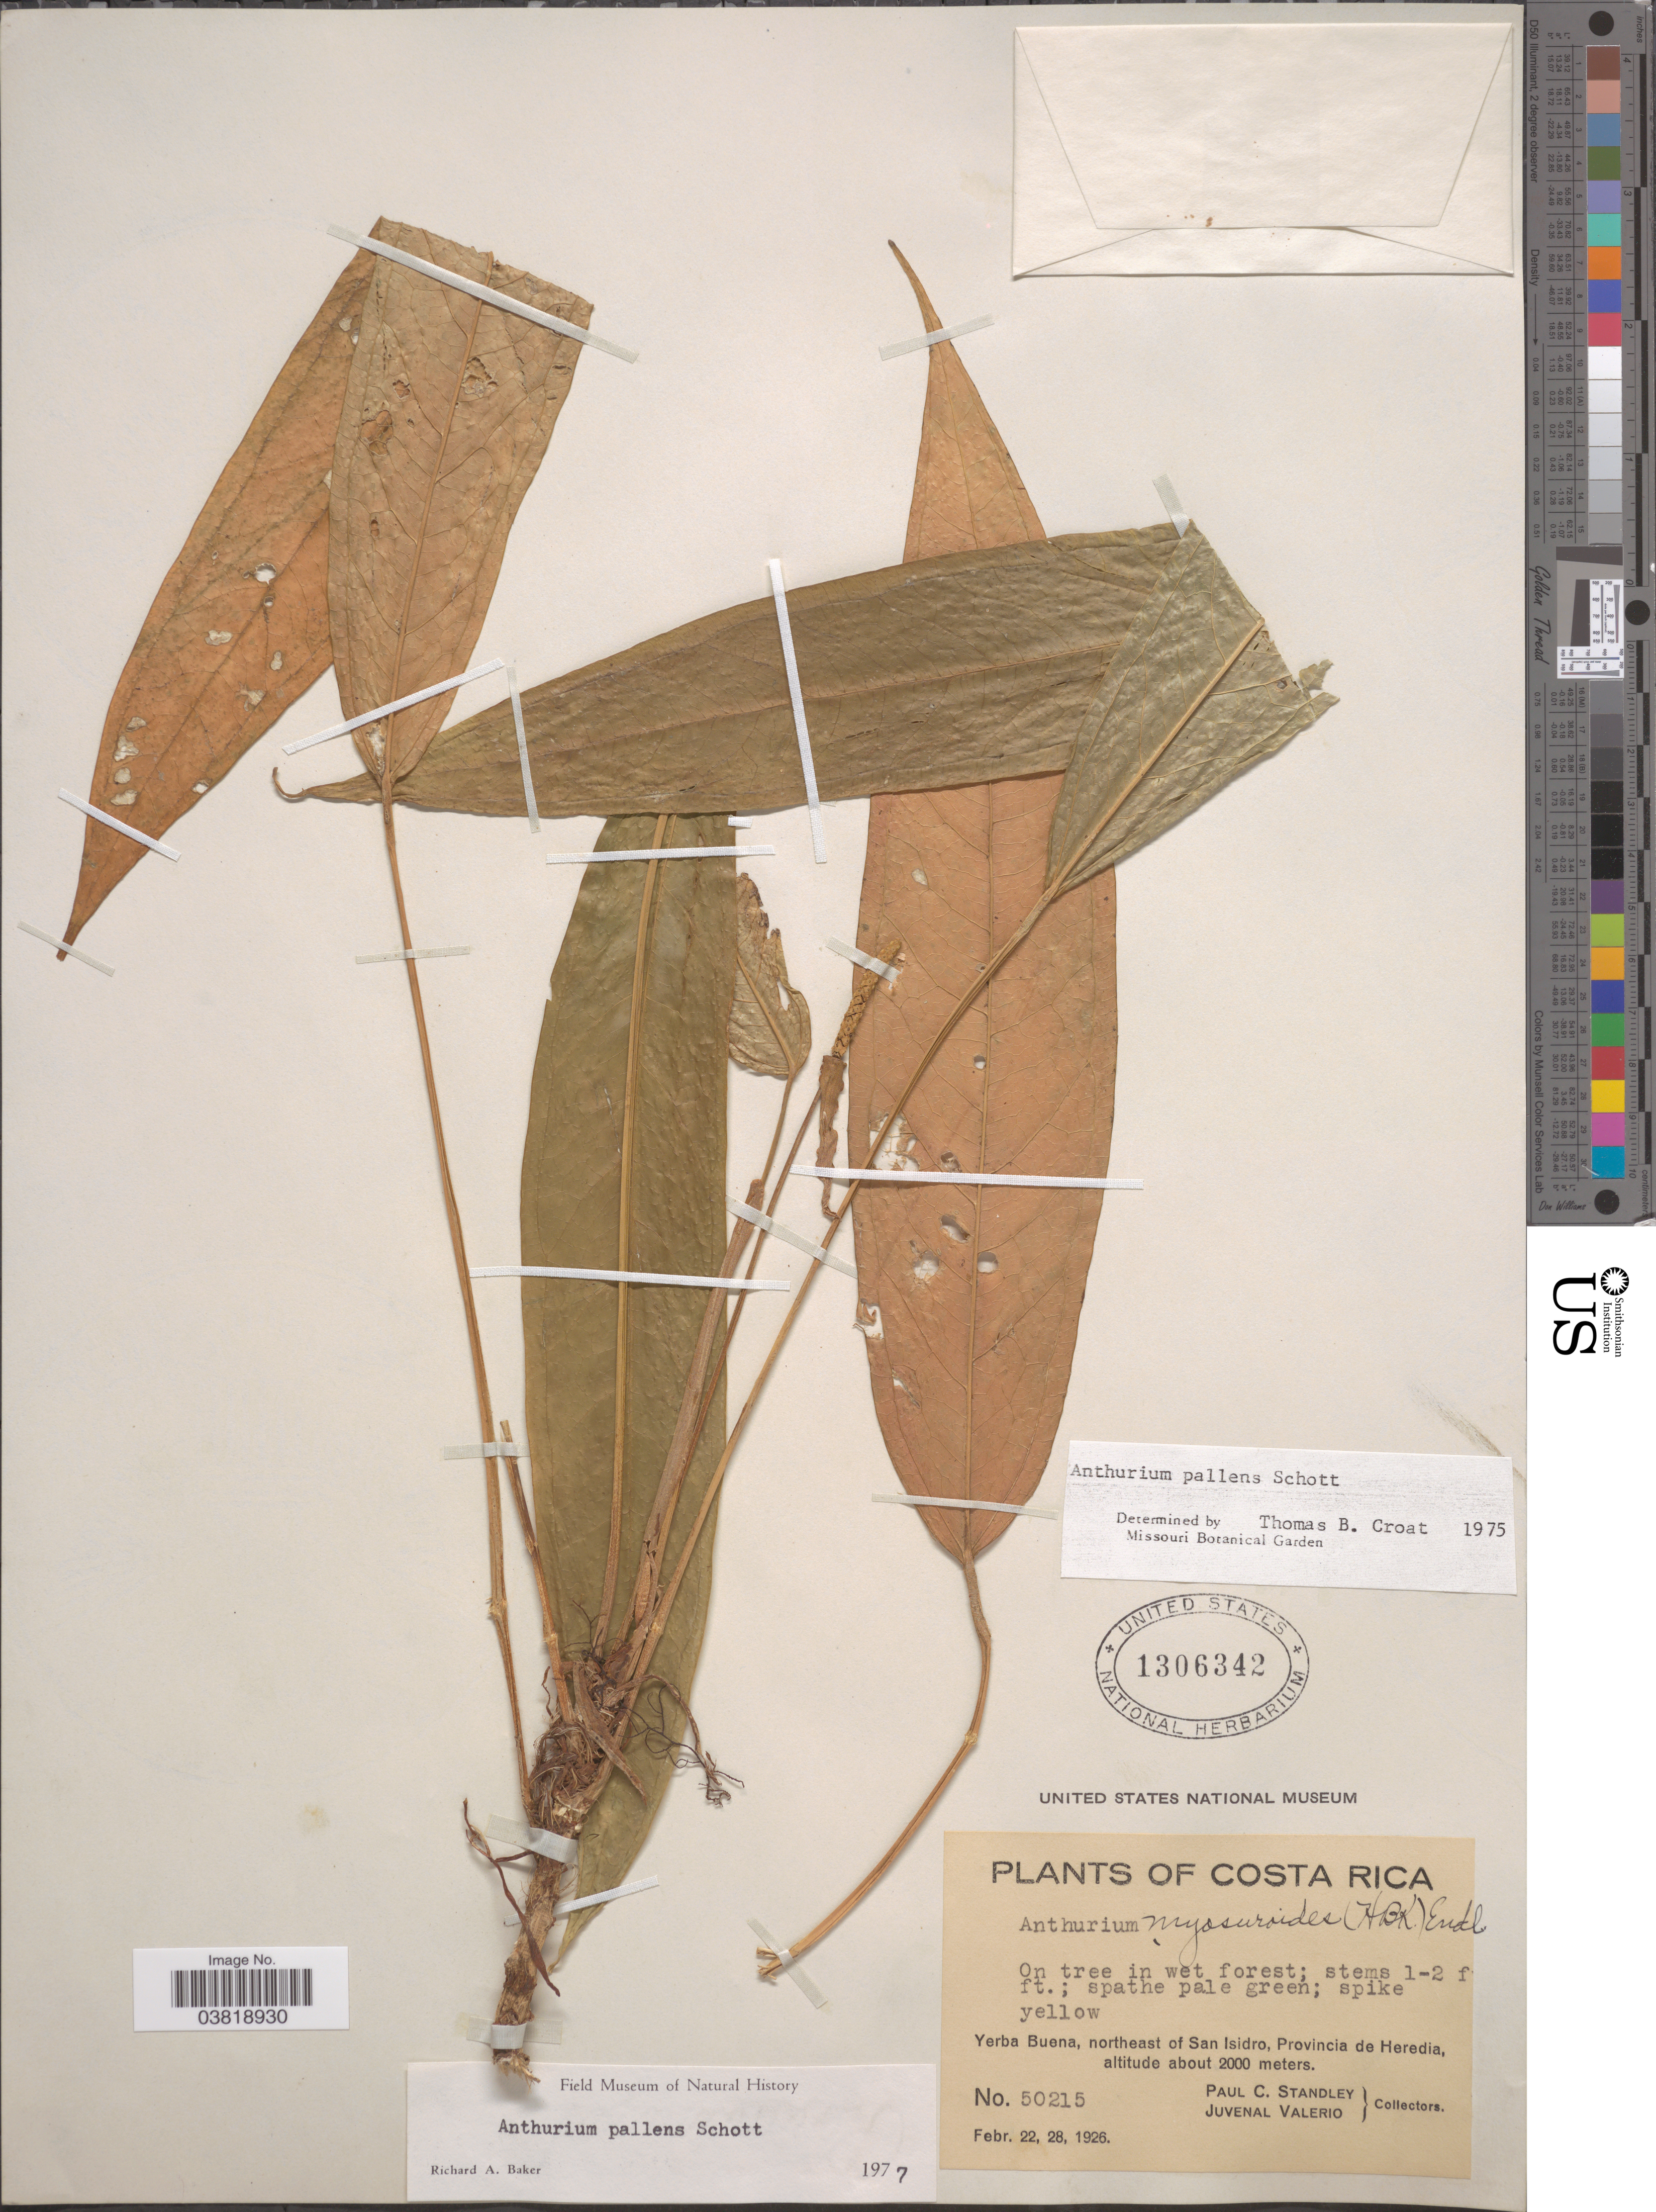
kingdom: Plantae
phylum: Tracheophyta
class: Liliopsida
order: Alismatales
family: Araceae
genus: Anthurium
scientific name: Anthurium pallens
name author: Schott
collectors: P. C. Standley & J. Valerio R.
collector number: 50215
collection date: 1926-02-22/1926-02-28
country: Costa Rica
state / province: Heredia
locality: Yerba Buena, northeast of San Isidro.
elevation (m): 2000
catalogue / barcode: US 1306342